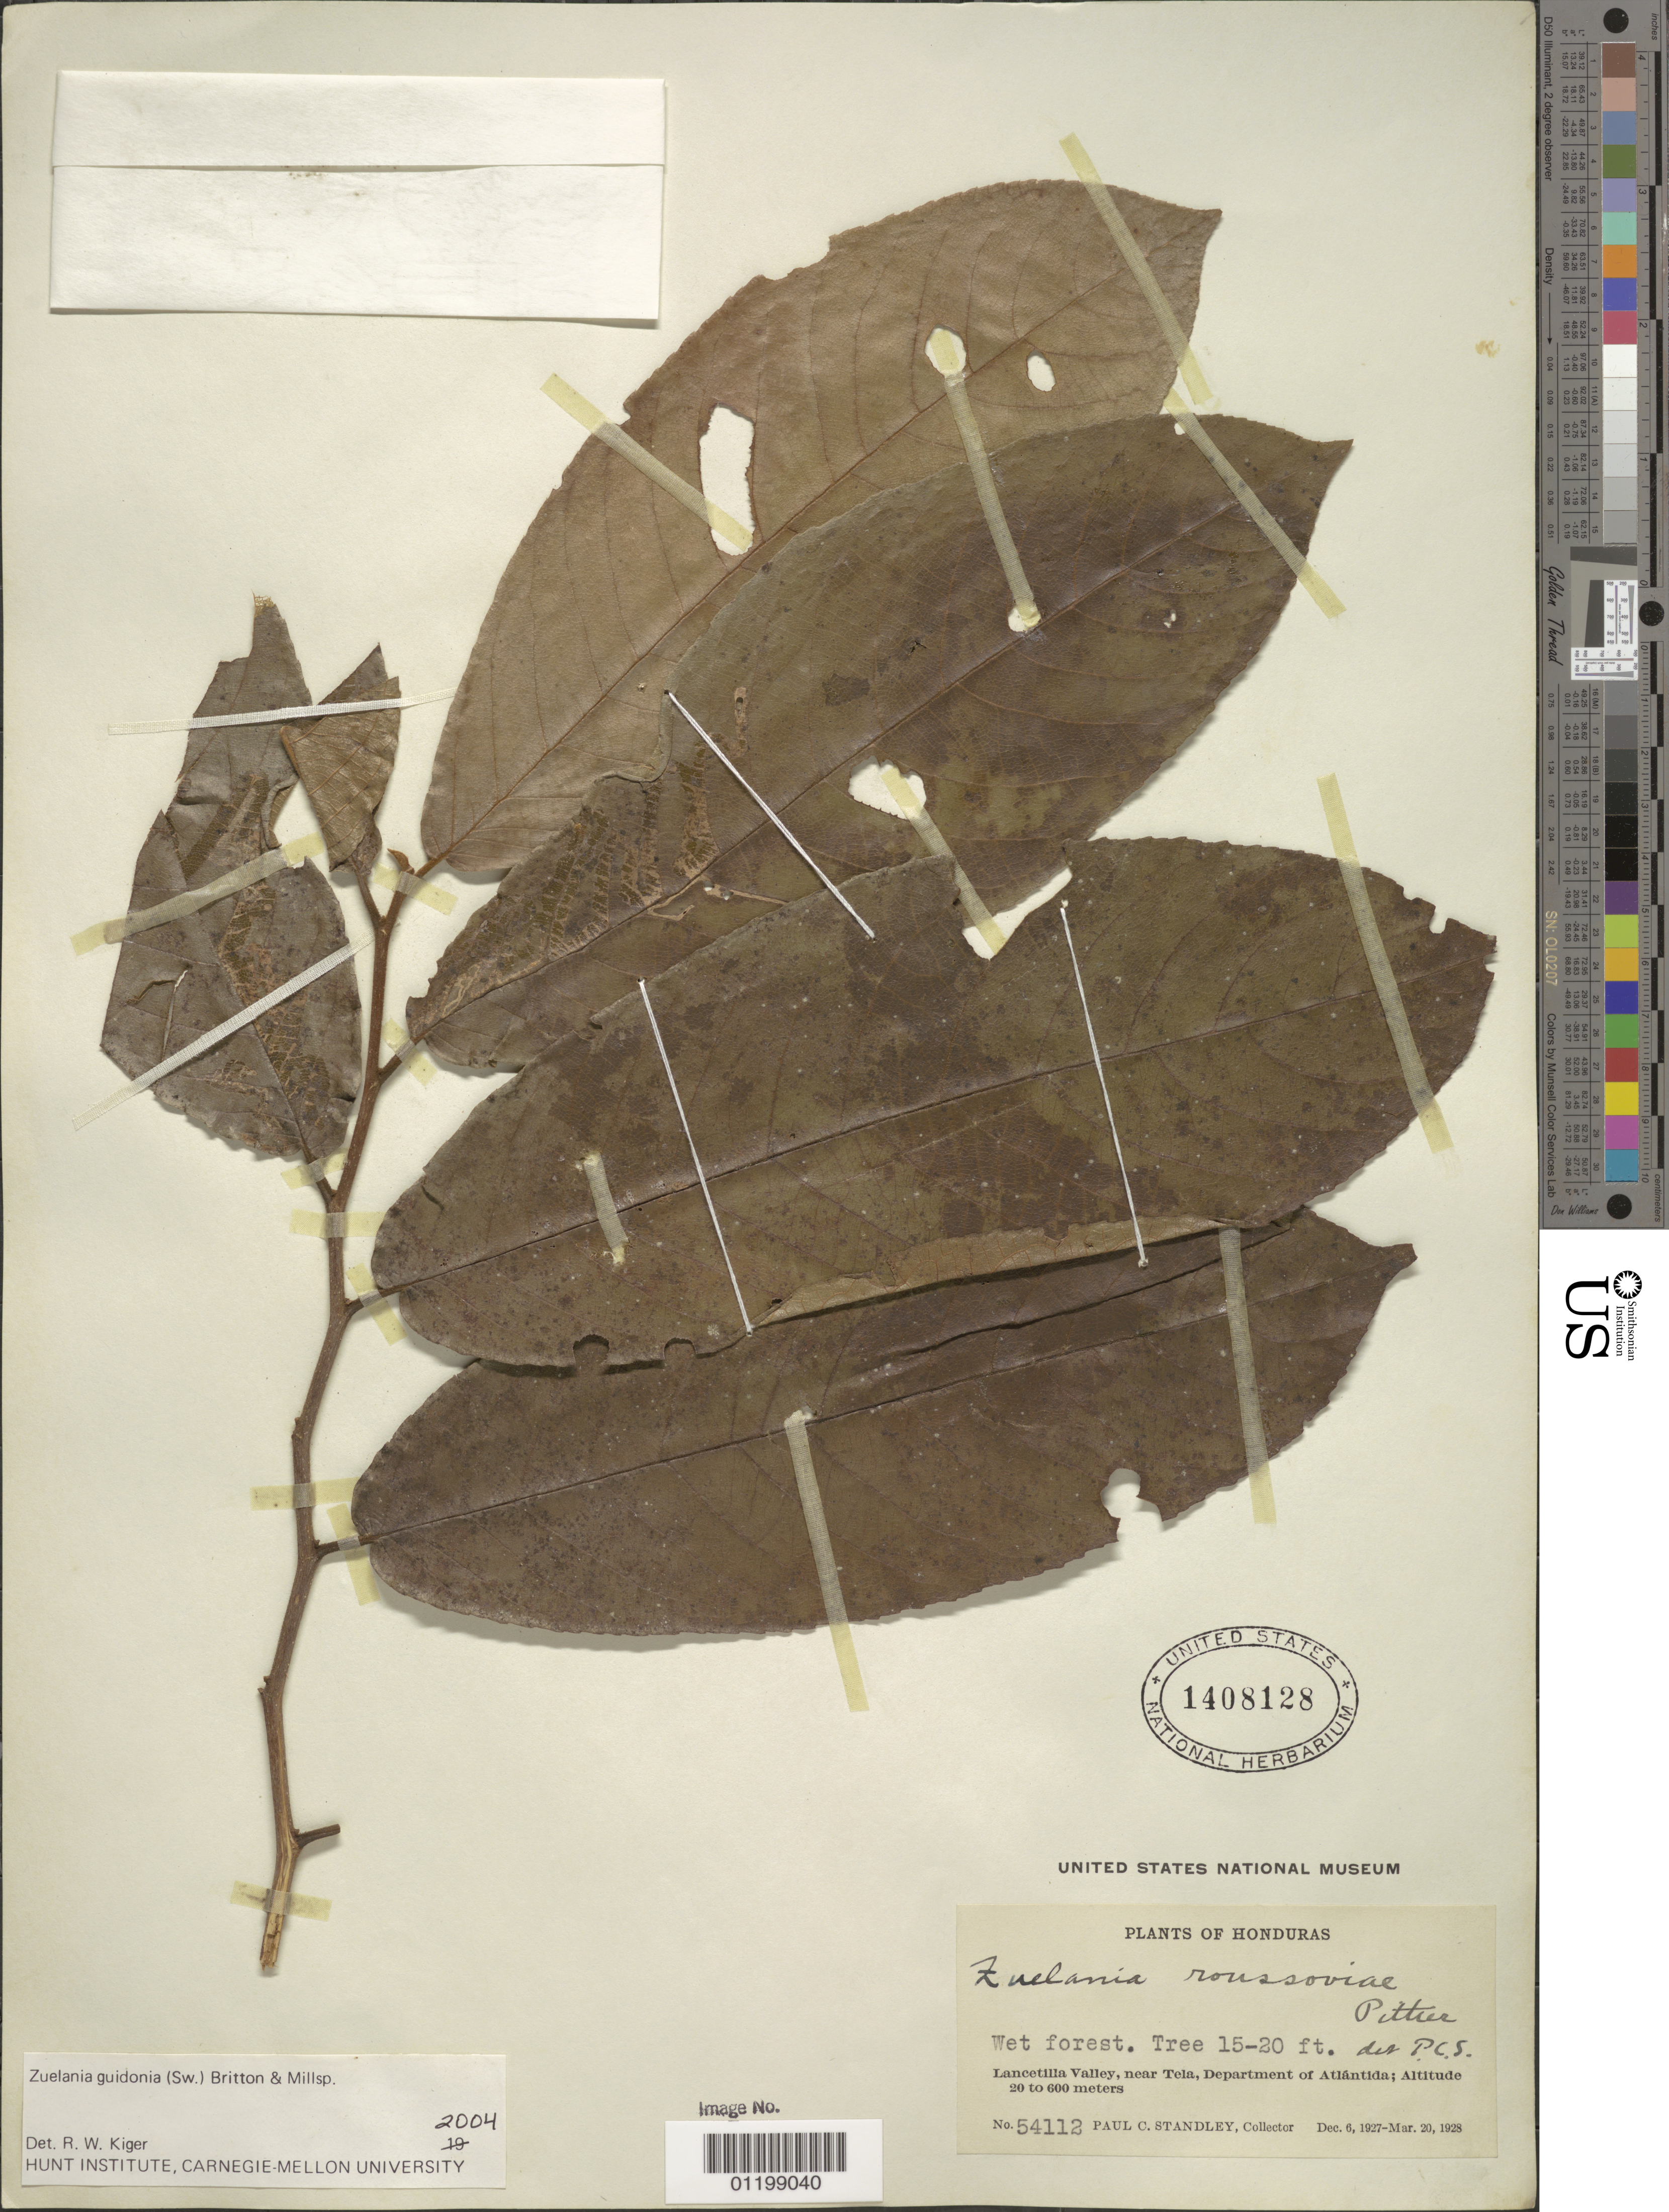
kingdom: Plantae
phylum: Tracheophyta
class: Magnoliopsida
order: Malpighiales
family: Salicaceae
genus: Casearia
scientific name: Casearia laetioides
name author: (A. Rich.) Warb.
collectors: P. C. Standley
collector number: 54112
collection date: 1927-12-06/1928-03-20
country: Honduras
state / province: Atlántida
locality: Lancetilla Valley, near Tela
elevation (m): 20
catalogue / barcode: US 1408128